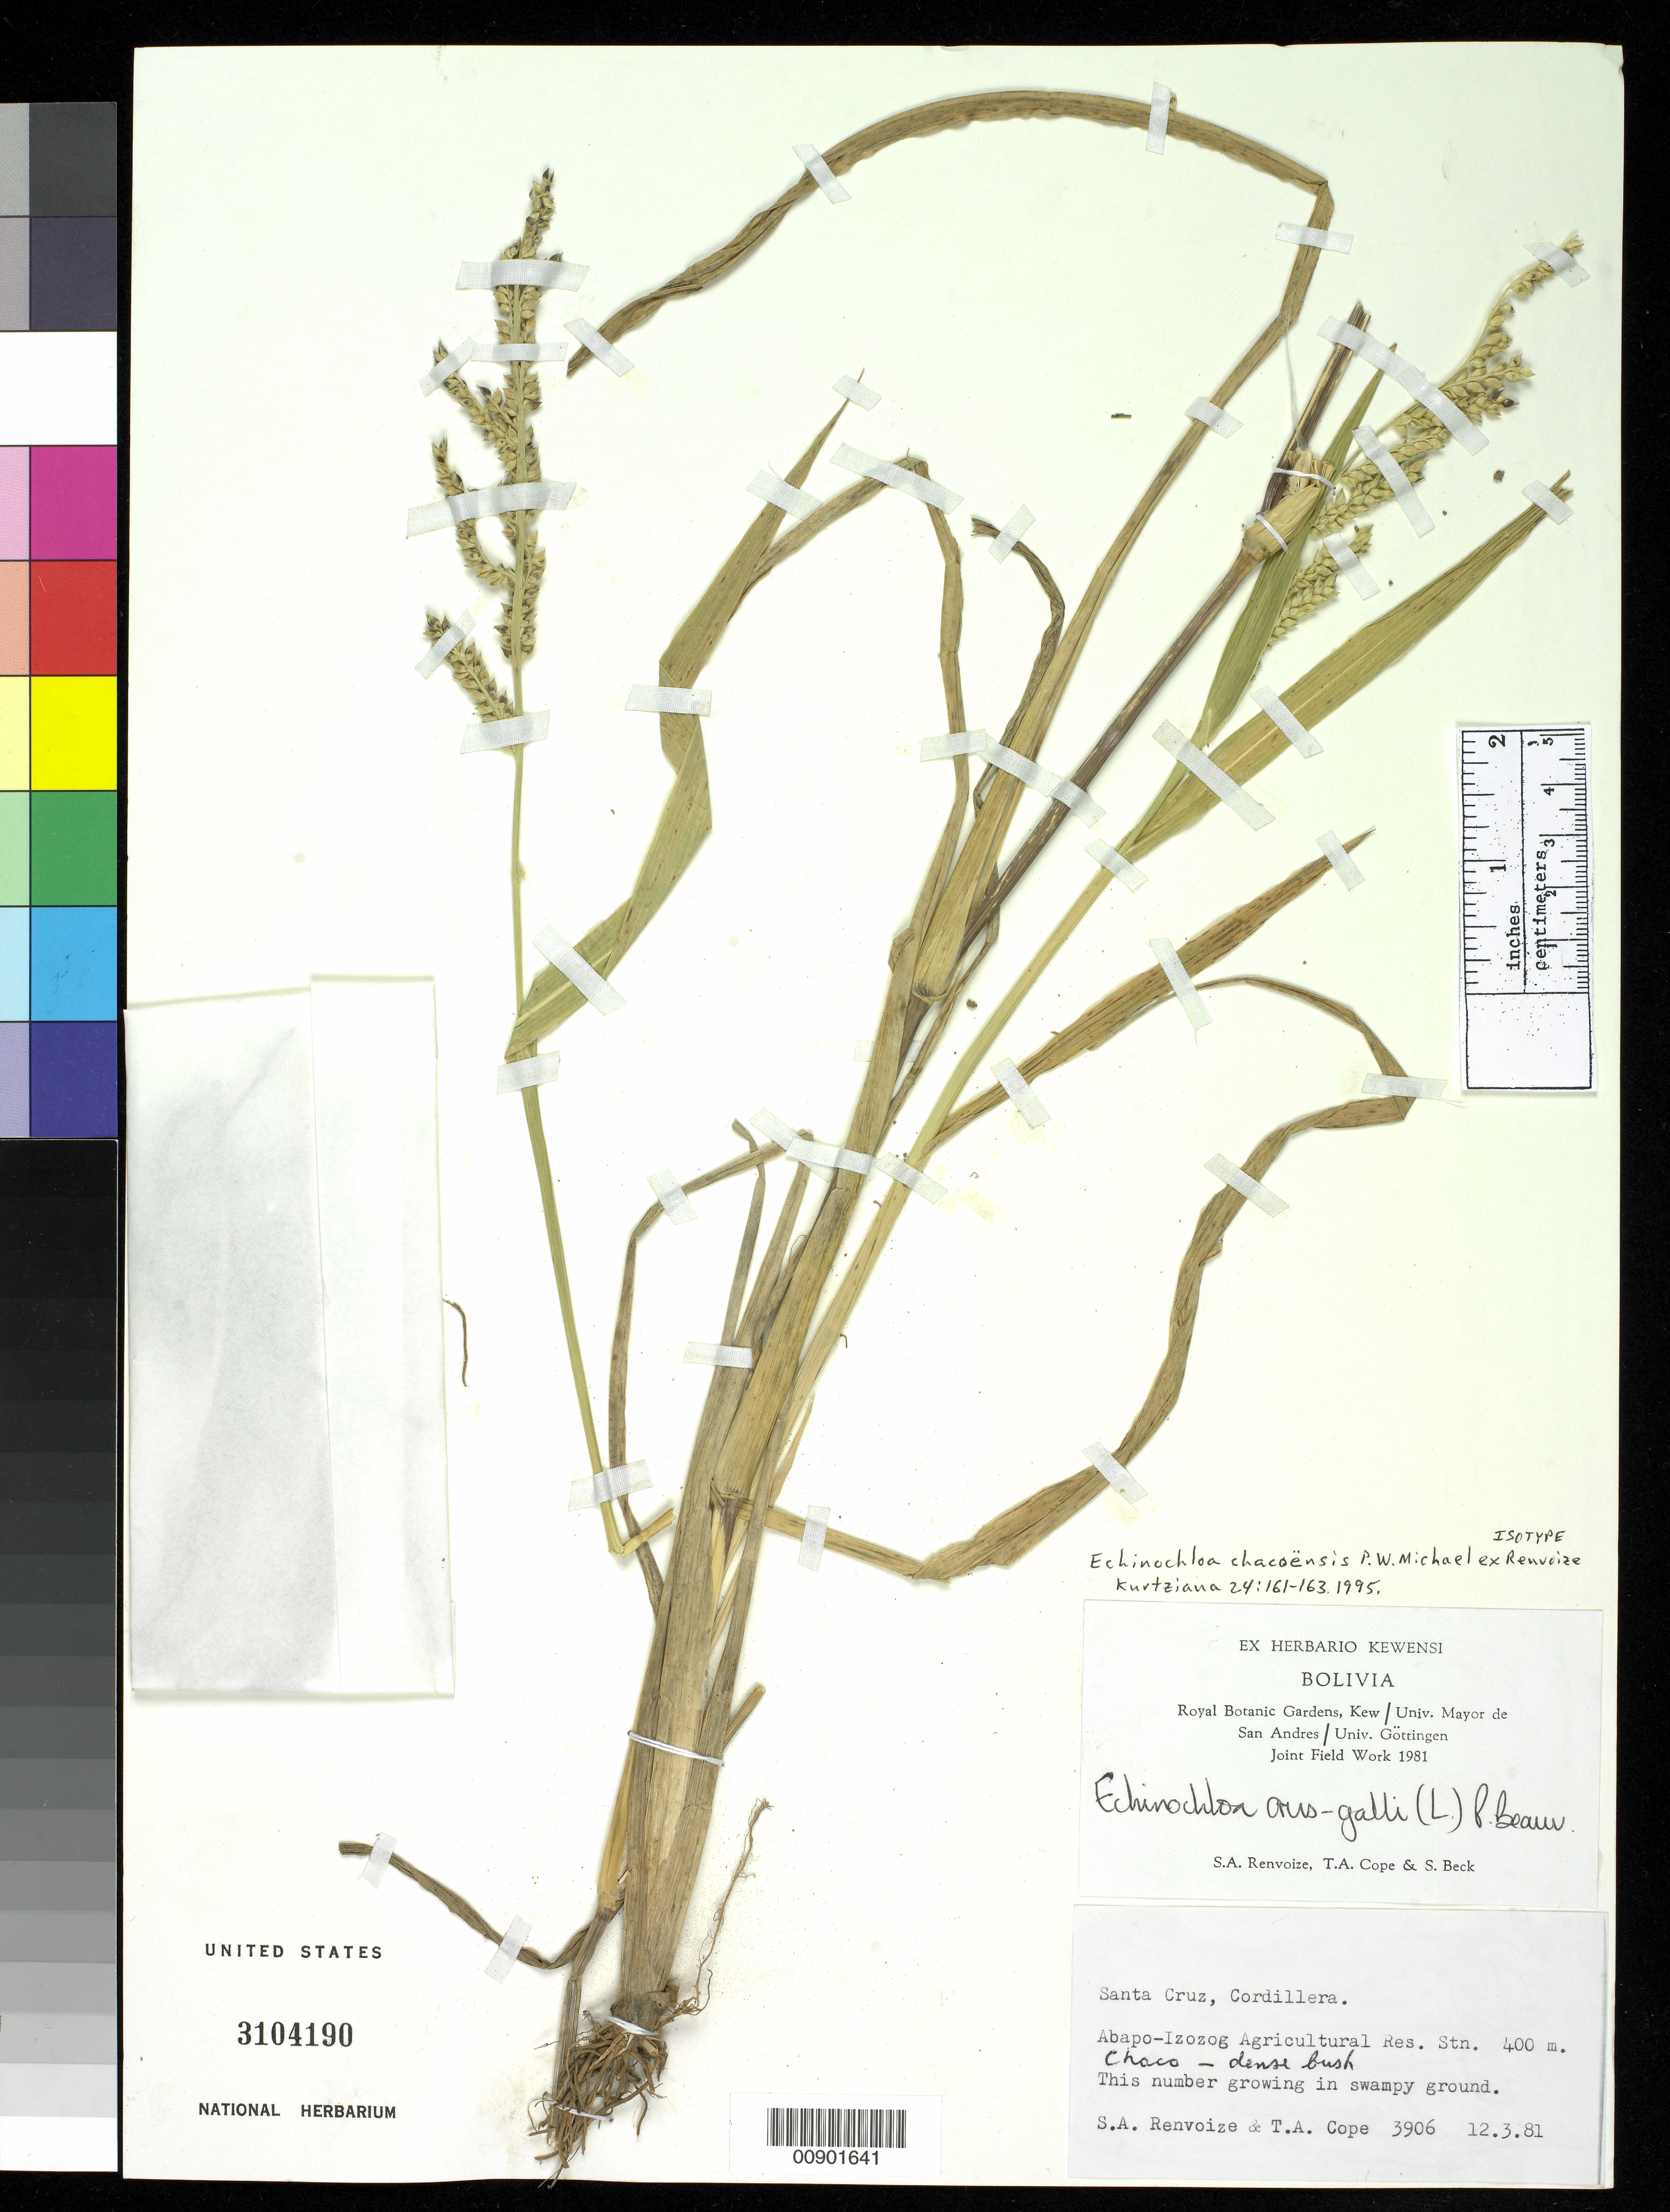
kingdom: Plantae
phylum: Tracheophyta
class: Liliopsida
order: Poales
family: Poaceae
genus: Echinochloa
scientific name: Echinochloa chacoensis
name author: Michael ex Renvoize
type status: Isotype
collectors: S. A. Renvoize & T. A. Cope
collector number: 3906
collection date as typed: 12 Mar 1981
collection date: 1981-03-12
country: Bolivia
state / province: Santa Cruz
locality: Santa Cruz, Cordillera. Abapo-Izozog Agricultural Res. Stn.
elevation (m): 400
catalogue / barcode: US 3104190